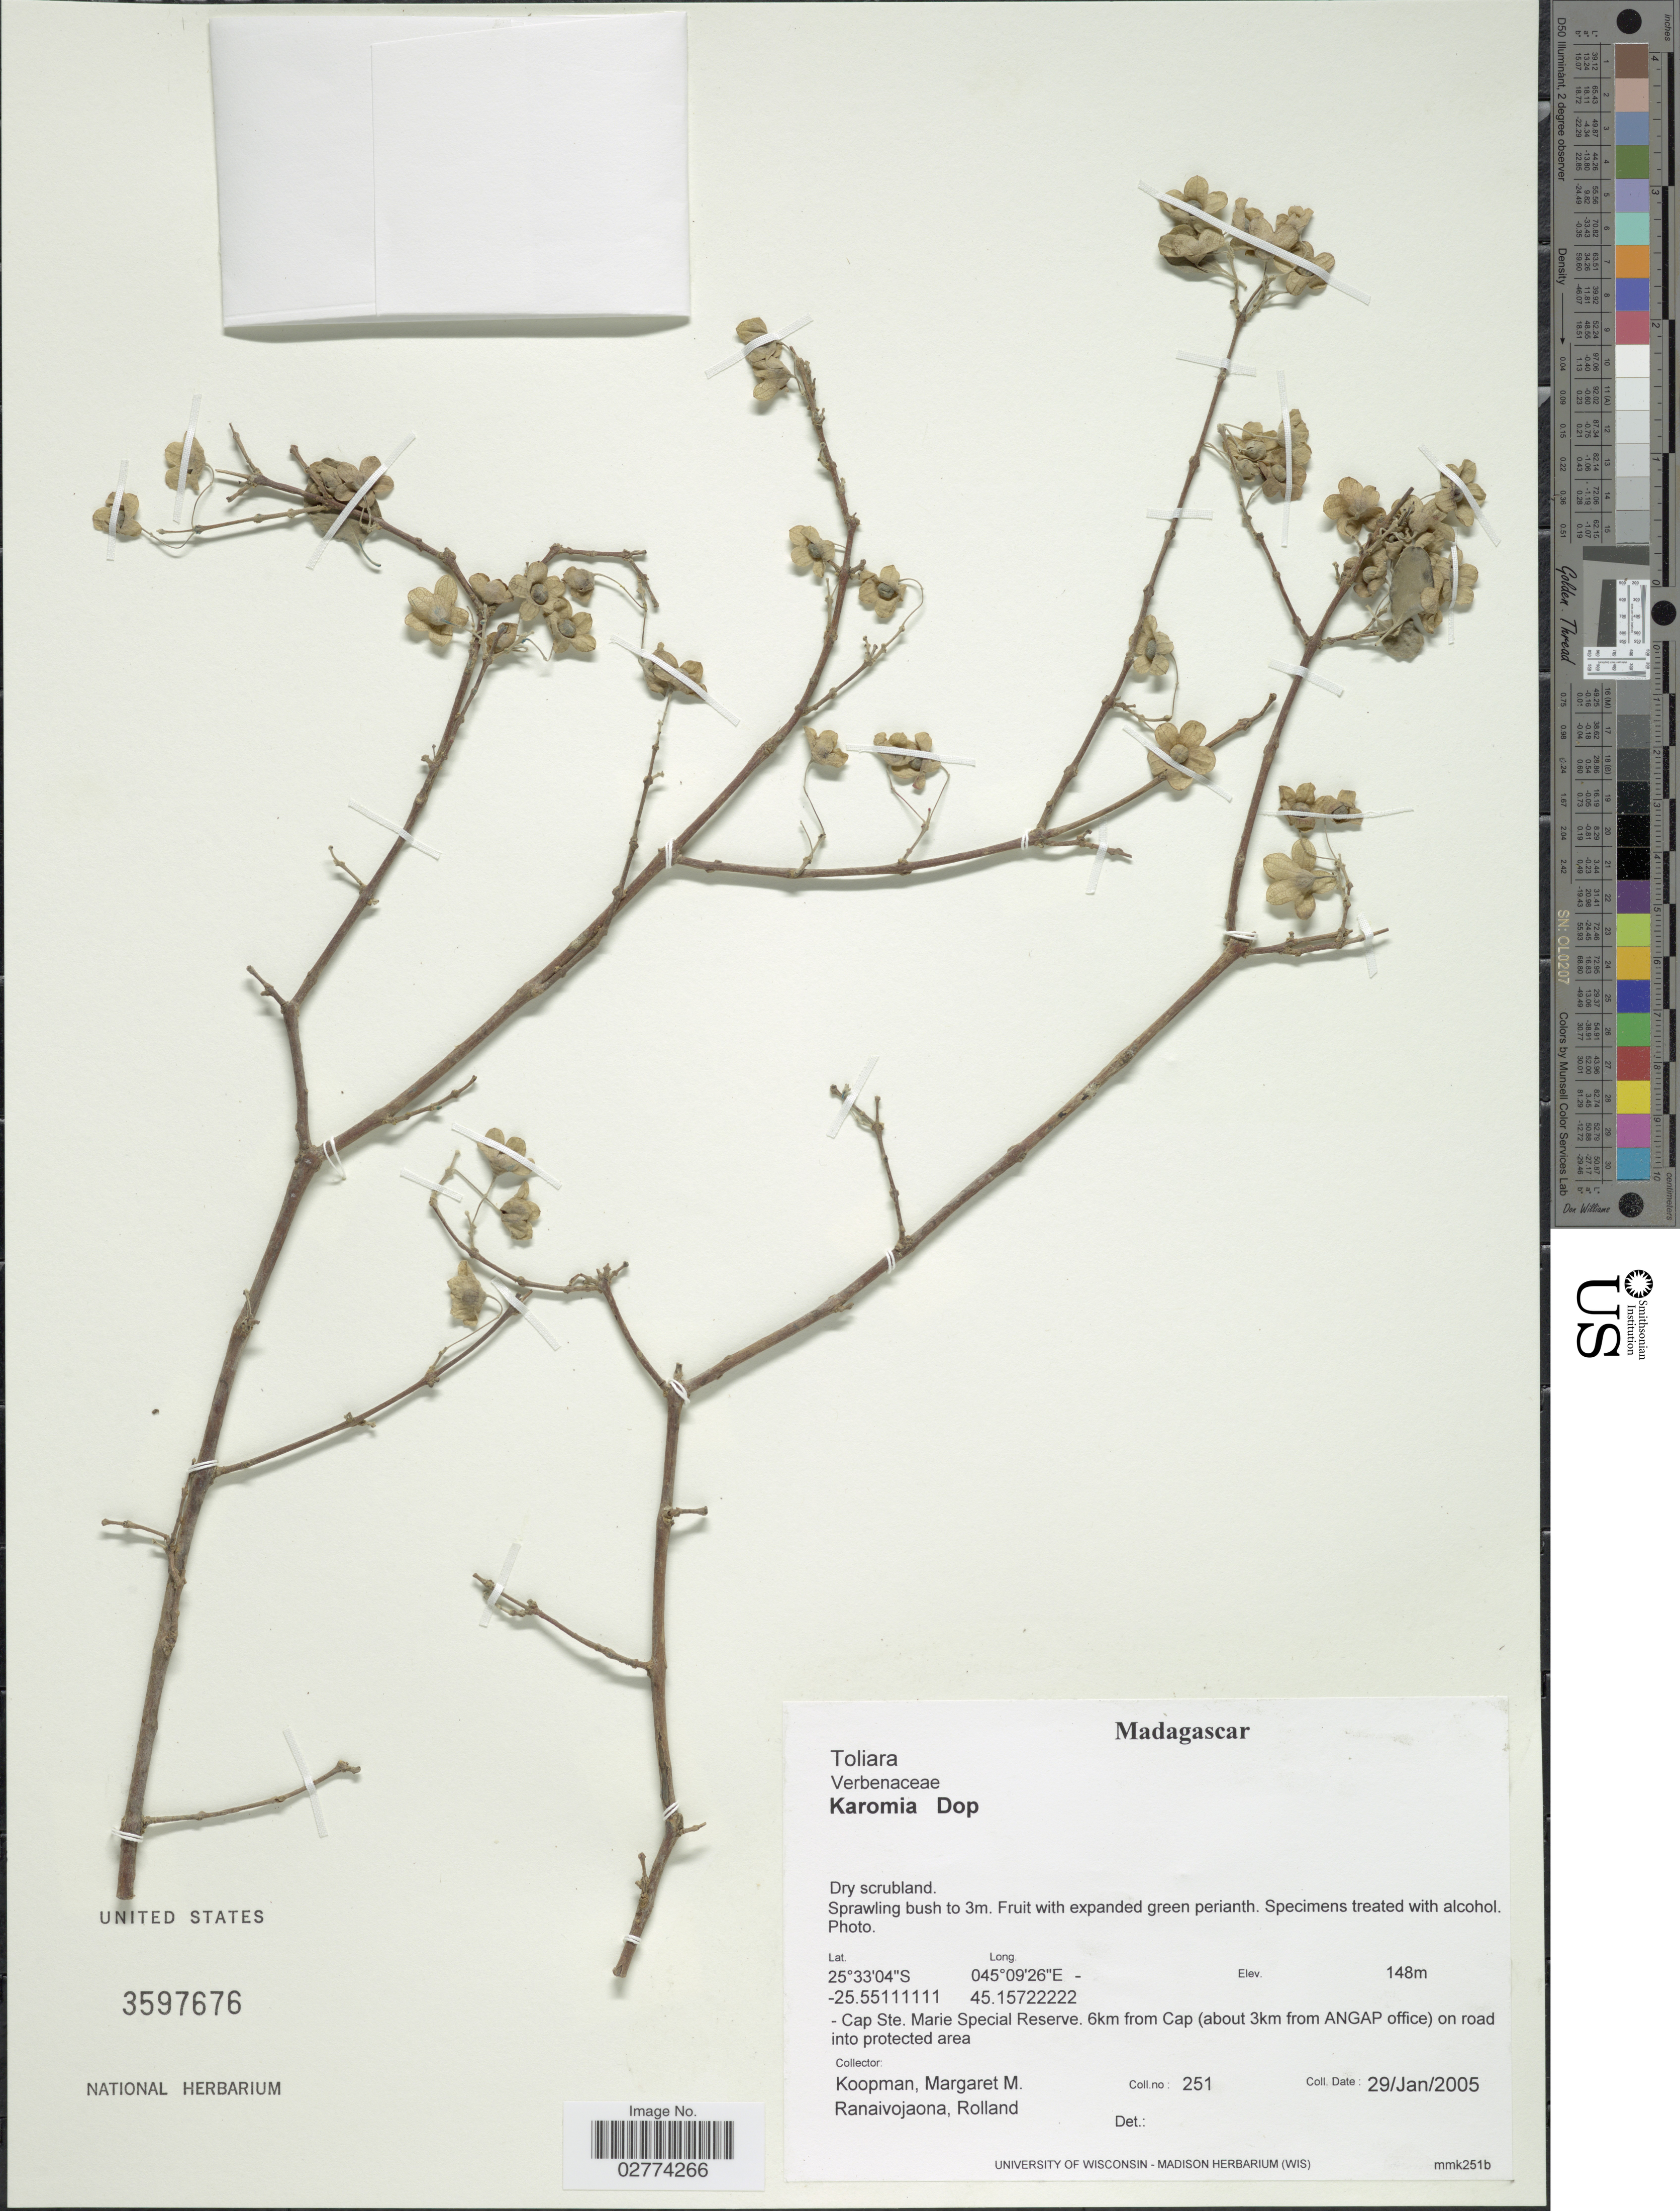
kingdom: Plantae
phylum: Tracheophyta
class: Magnoliopsida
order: Lamiales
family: Lamiaceae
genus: Karomia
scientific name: Karomia sp.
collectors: M. M. Koopman & R. Ranaivojaona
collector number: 251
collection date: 2005-01-29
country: Madagascar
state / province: Androy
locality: - Cap Ste. Marie Special Reserve. 6km from Cap (about 3km from ANGAP office) on road into protected area.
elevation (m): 148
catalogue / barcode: US 3597676